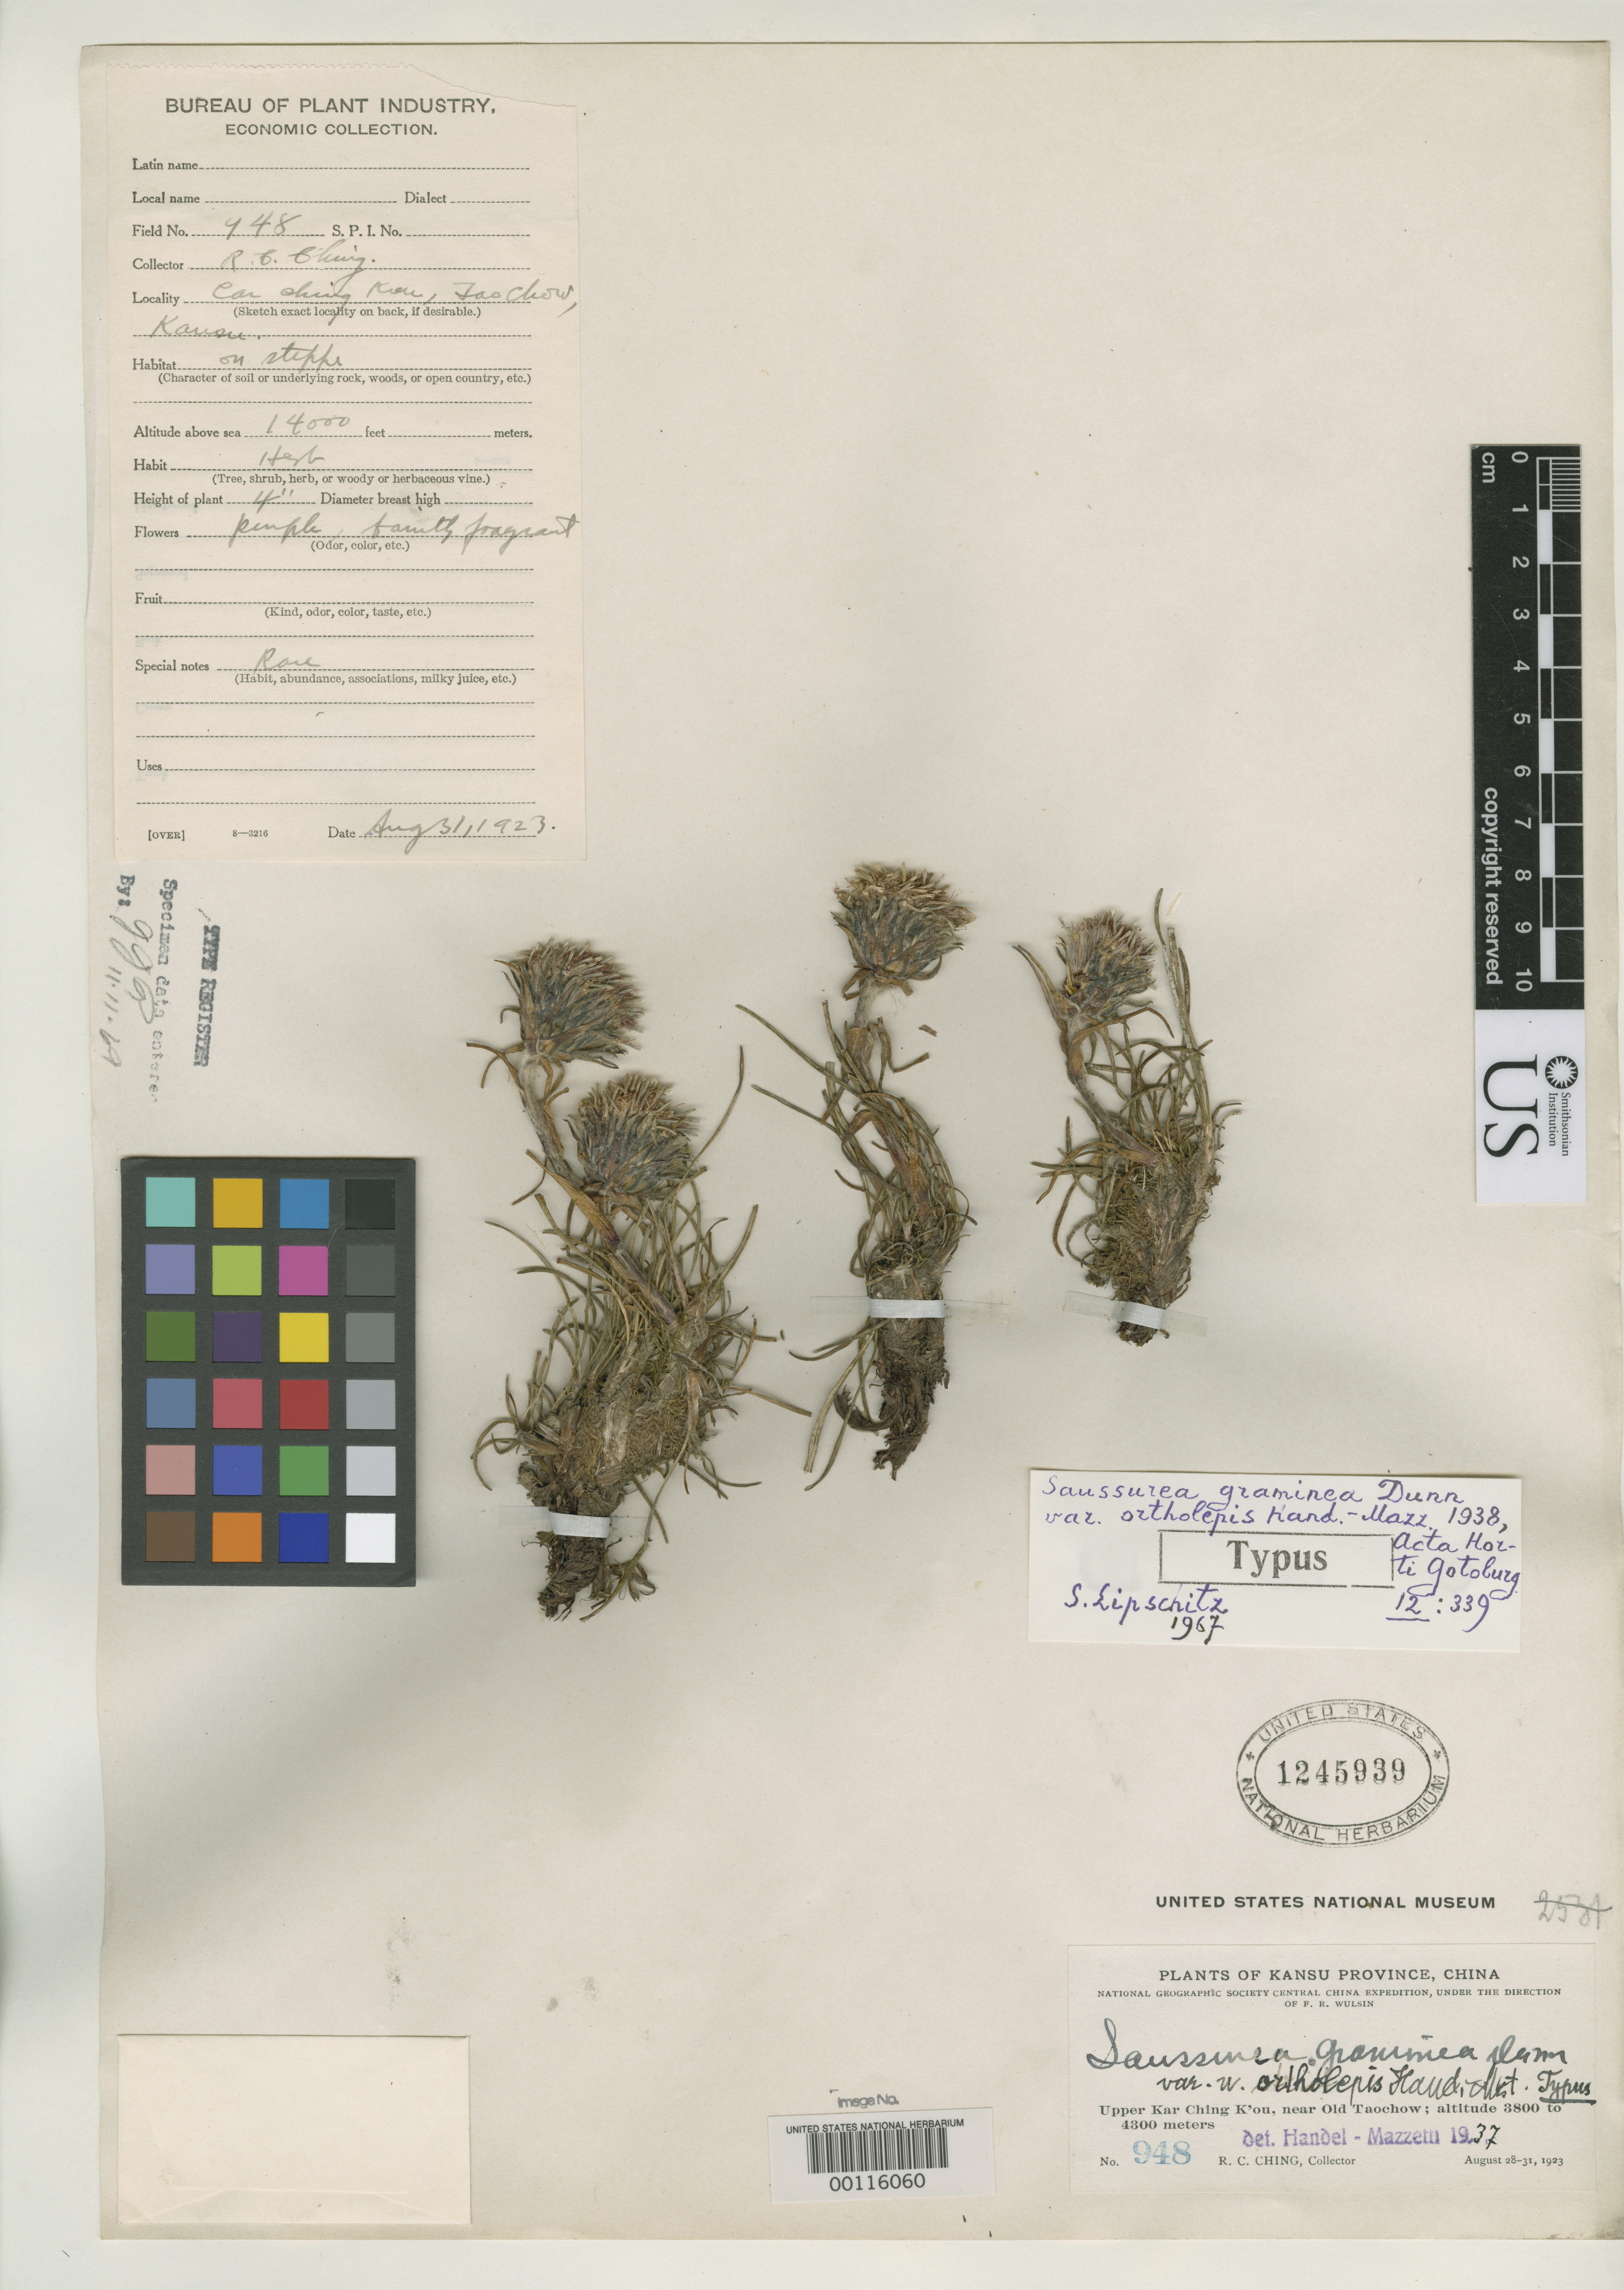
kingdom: Plantae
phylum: Tracheophyta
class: Magnoliopsida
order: Asterales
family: Asteraceae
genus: Saussurea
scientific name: Saussurea graminea var. ortholepis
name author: Hand.-Mazz.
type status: Holotype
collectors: R. C. Ching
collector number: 948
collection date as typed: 31 Aug 1923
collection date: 1923-08-31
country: China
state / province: Gansu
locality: Kar-Chingkou super. prope Taochou Veterem.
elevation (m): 3800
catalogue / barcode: US 1245939